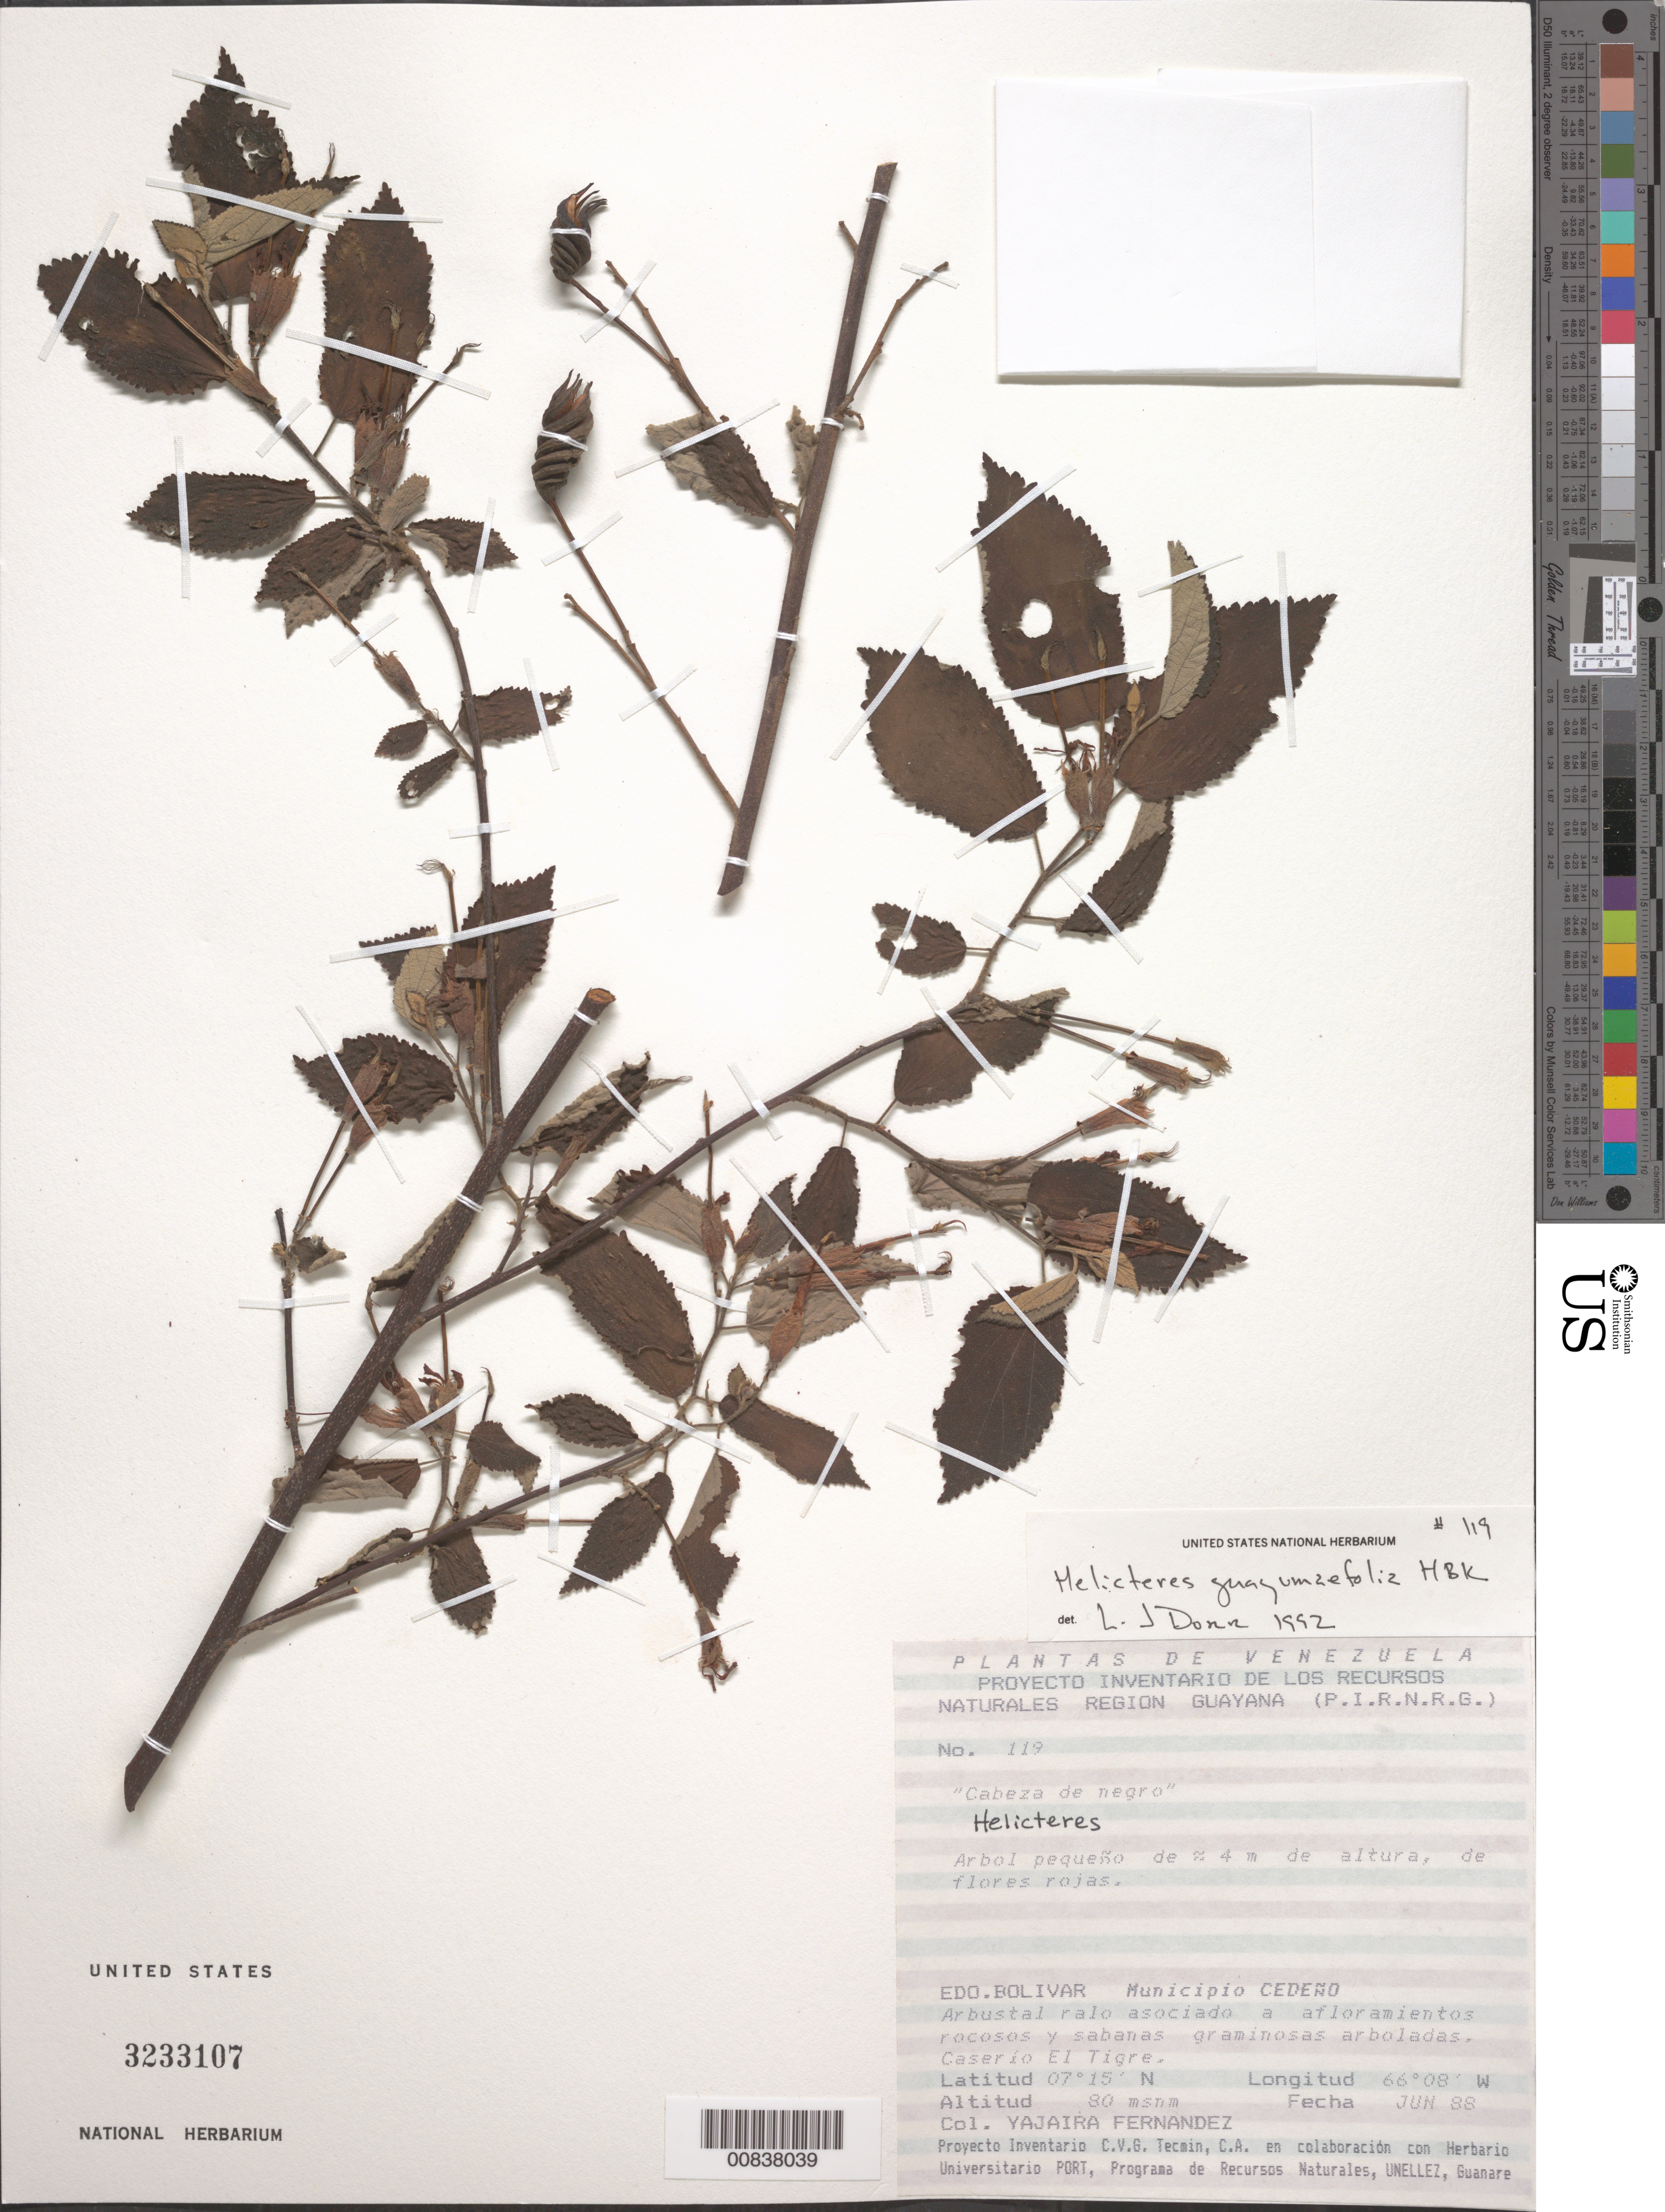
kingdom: Plantae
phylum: Tracheophyta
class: Magnoliopsida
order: Malvales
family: Malvaceae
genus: Helicteres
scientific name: Helicteres guazumifolia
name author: Kunth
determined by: Dorr, L. J., (BOT), Smithsonian Institution - National Museum of Natural History (UNITED STATES)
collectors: Y. Fernandez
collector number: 119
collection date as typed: Jun-88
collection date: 1988-06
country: Venezuela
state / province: Bolívar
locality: Mun. Cedeño, Caserio El Tigre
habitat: Arbustal ralo asociado a afloramientos rocosos y sabanas graminosas arboladas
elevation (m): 80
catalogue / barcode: US 3233107